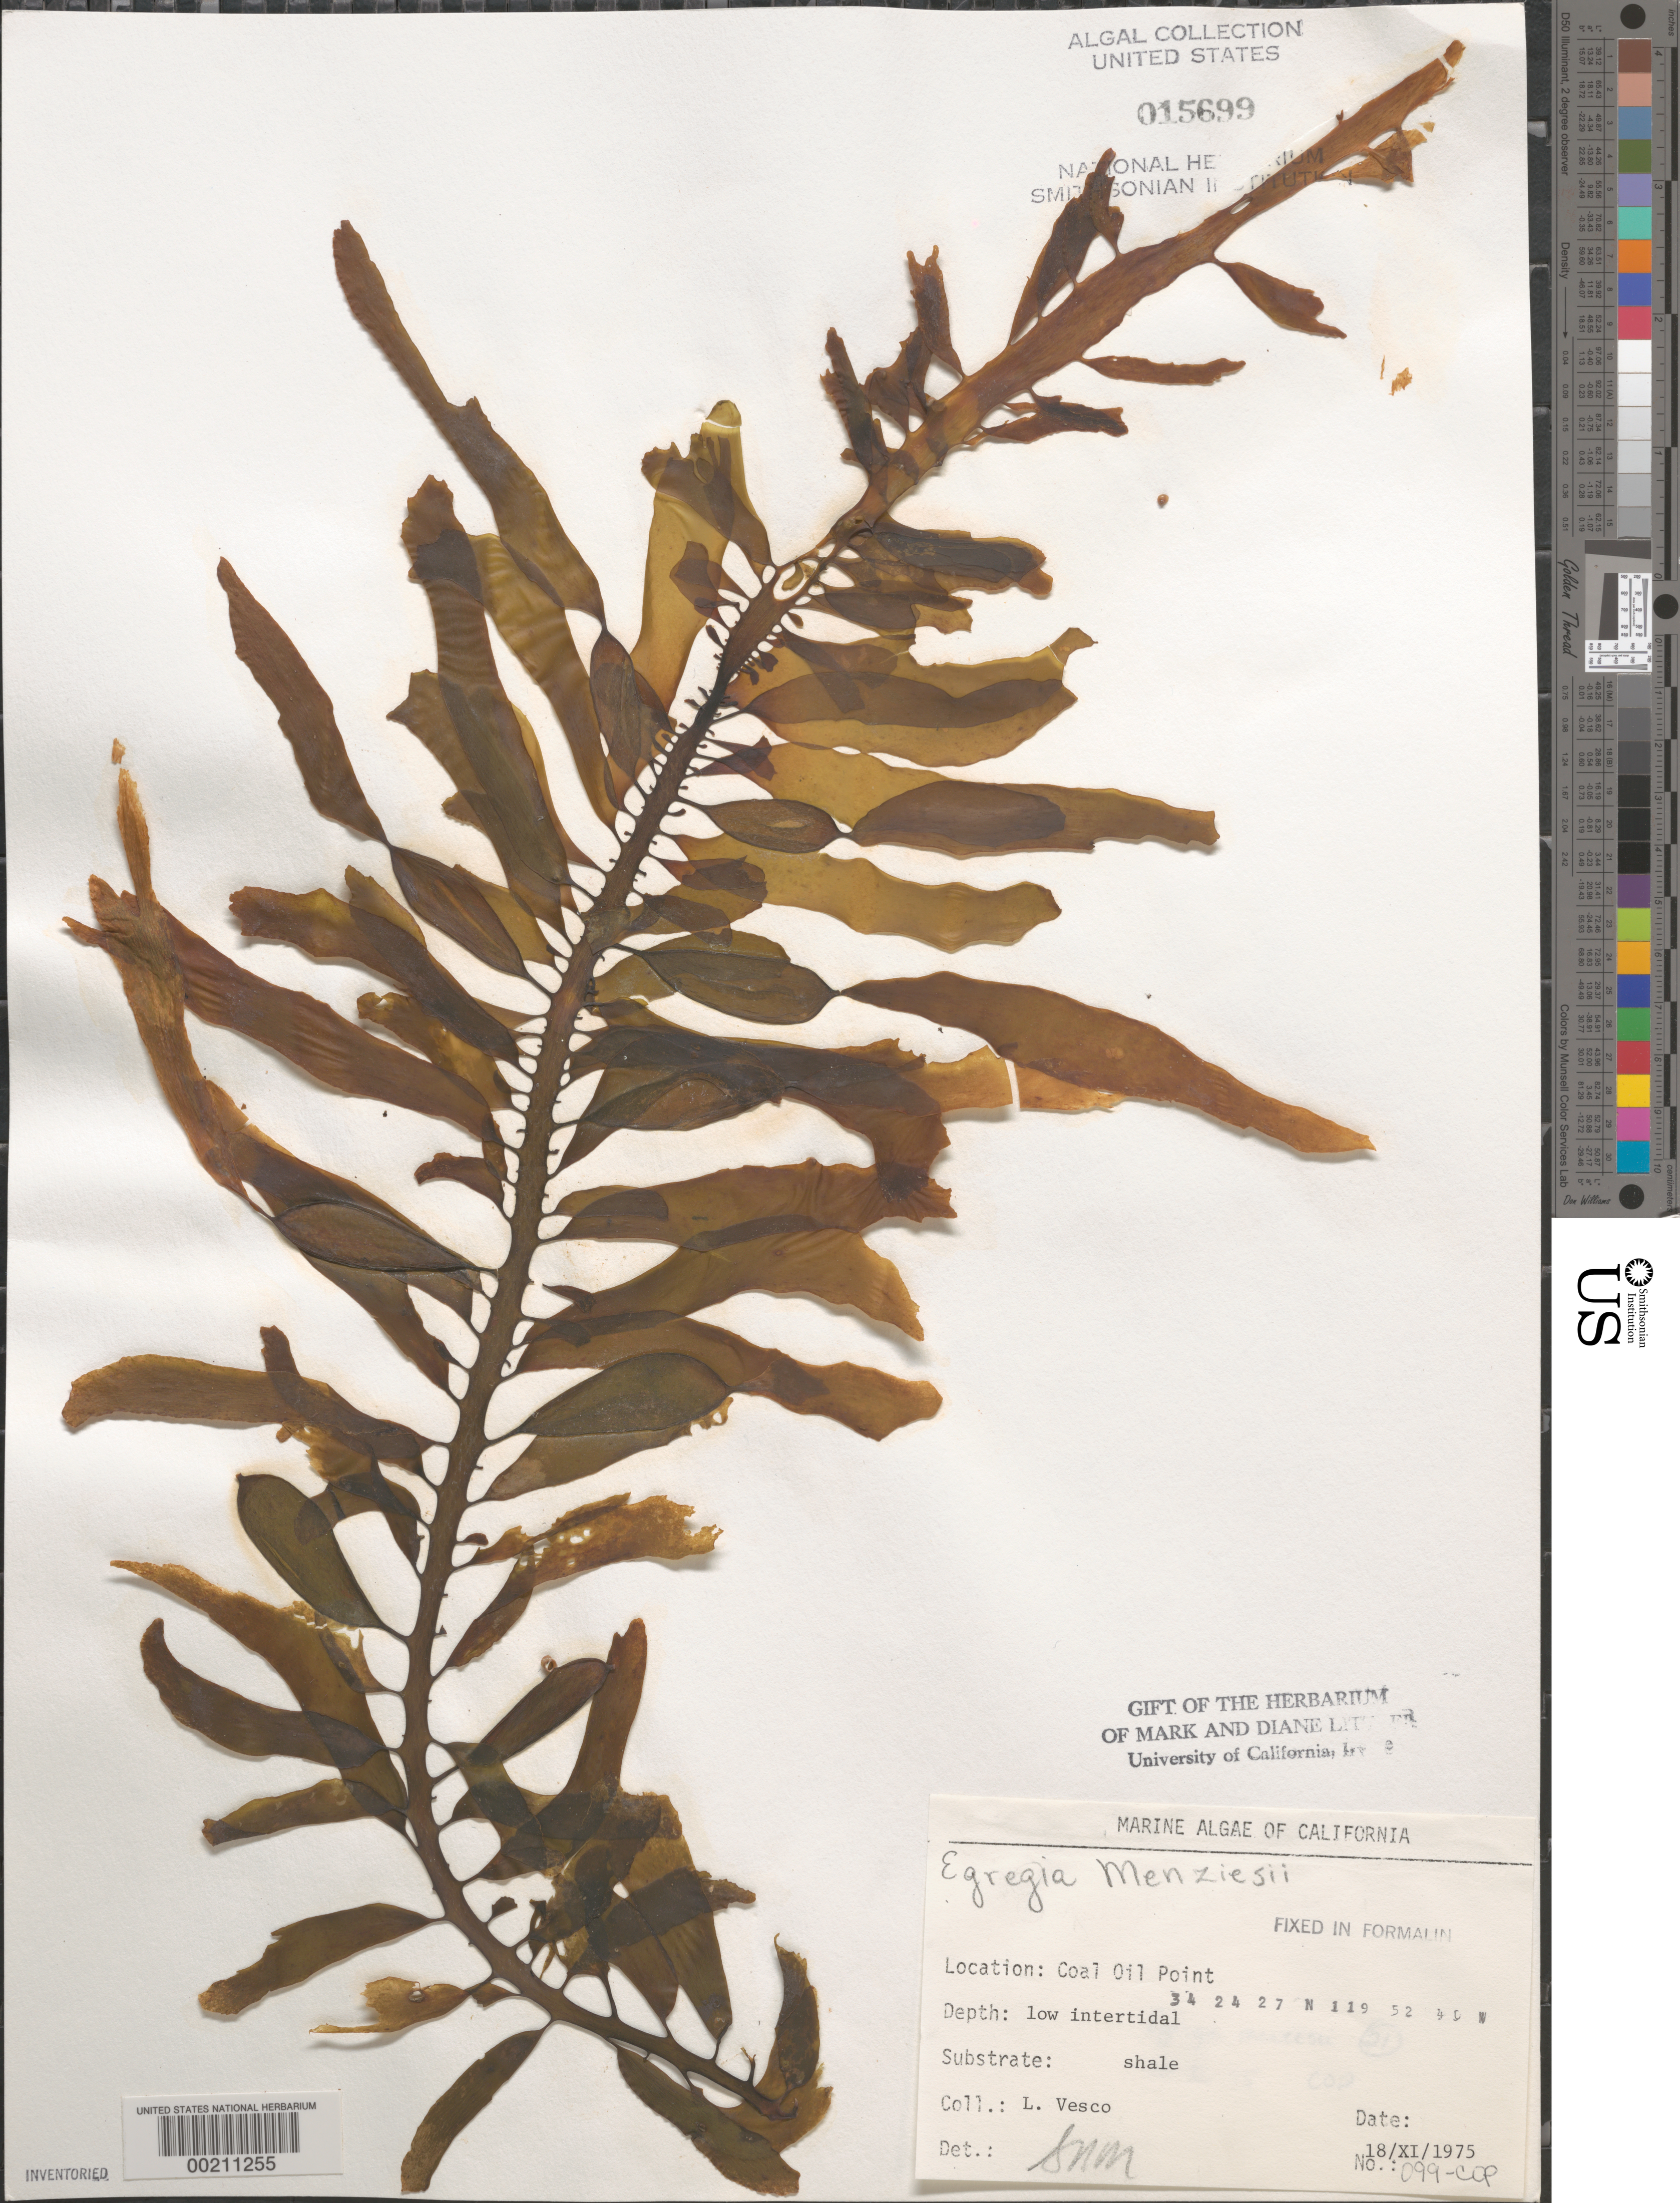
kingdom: Chromista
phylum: Ochrophyta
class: Phaeophyceae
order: Laminariales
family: Lessoniaceae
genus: Egregia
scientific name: Egregia menziesii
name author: (Turner) Aresch.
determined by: Murray, S. N.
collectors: L. Vesco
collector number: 099-cop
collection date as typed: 18 Nov 1975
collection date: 1975-11-18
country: United States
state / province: California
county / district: Santa Barbara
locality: Coal Oil Point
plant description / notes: BLM-SOCALBIGHT Rocky Intertidal Survey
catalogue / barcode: US 15699